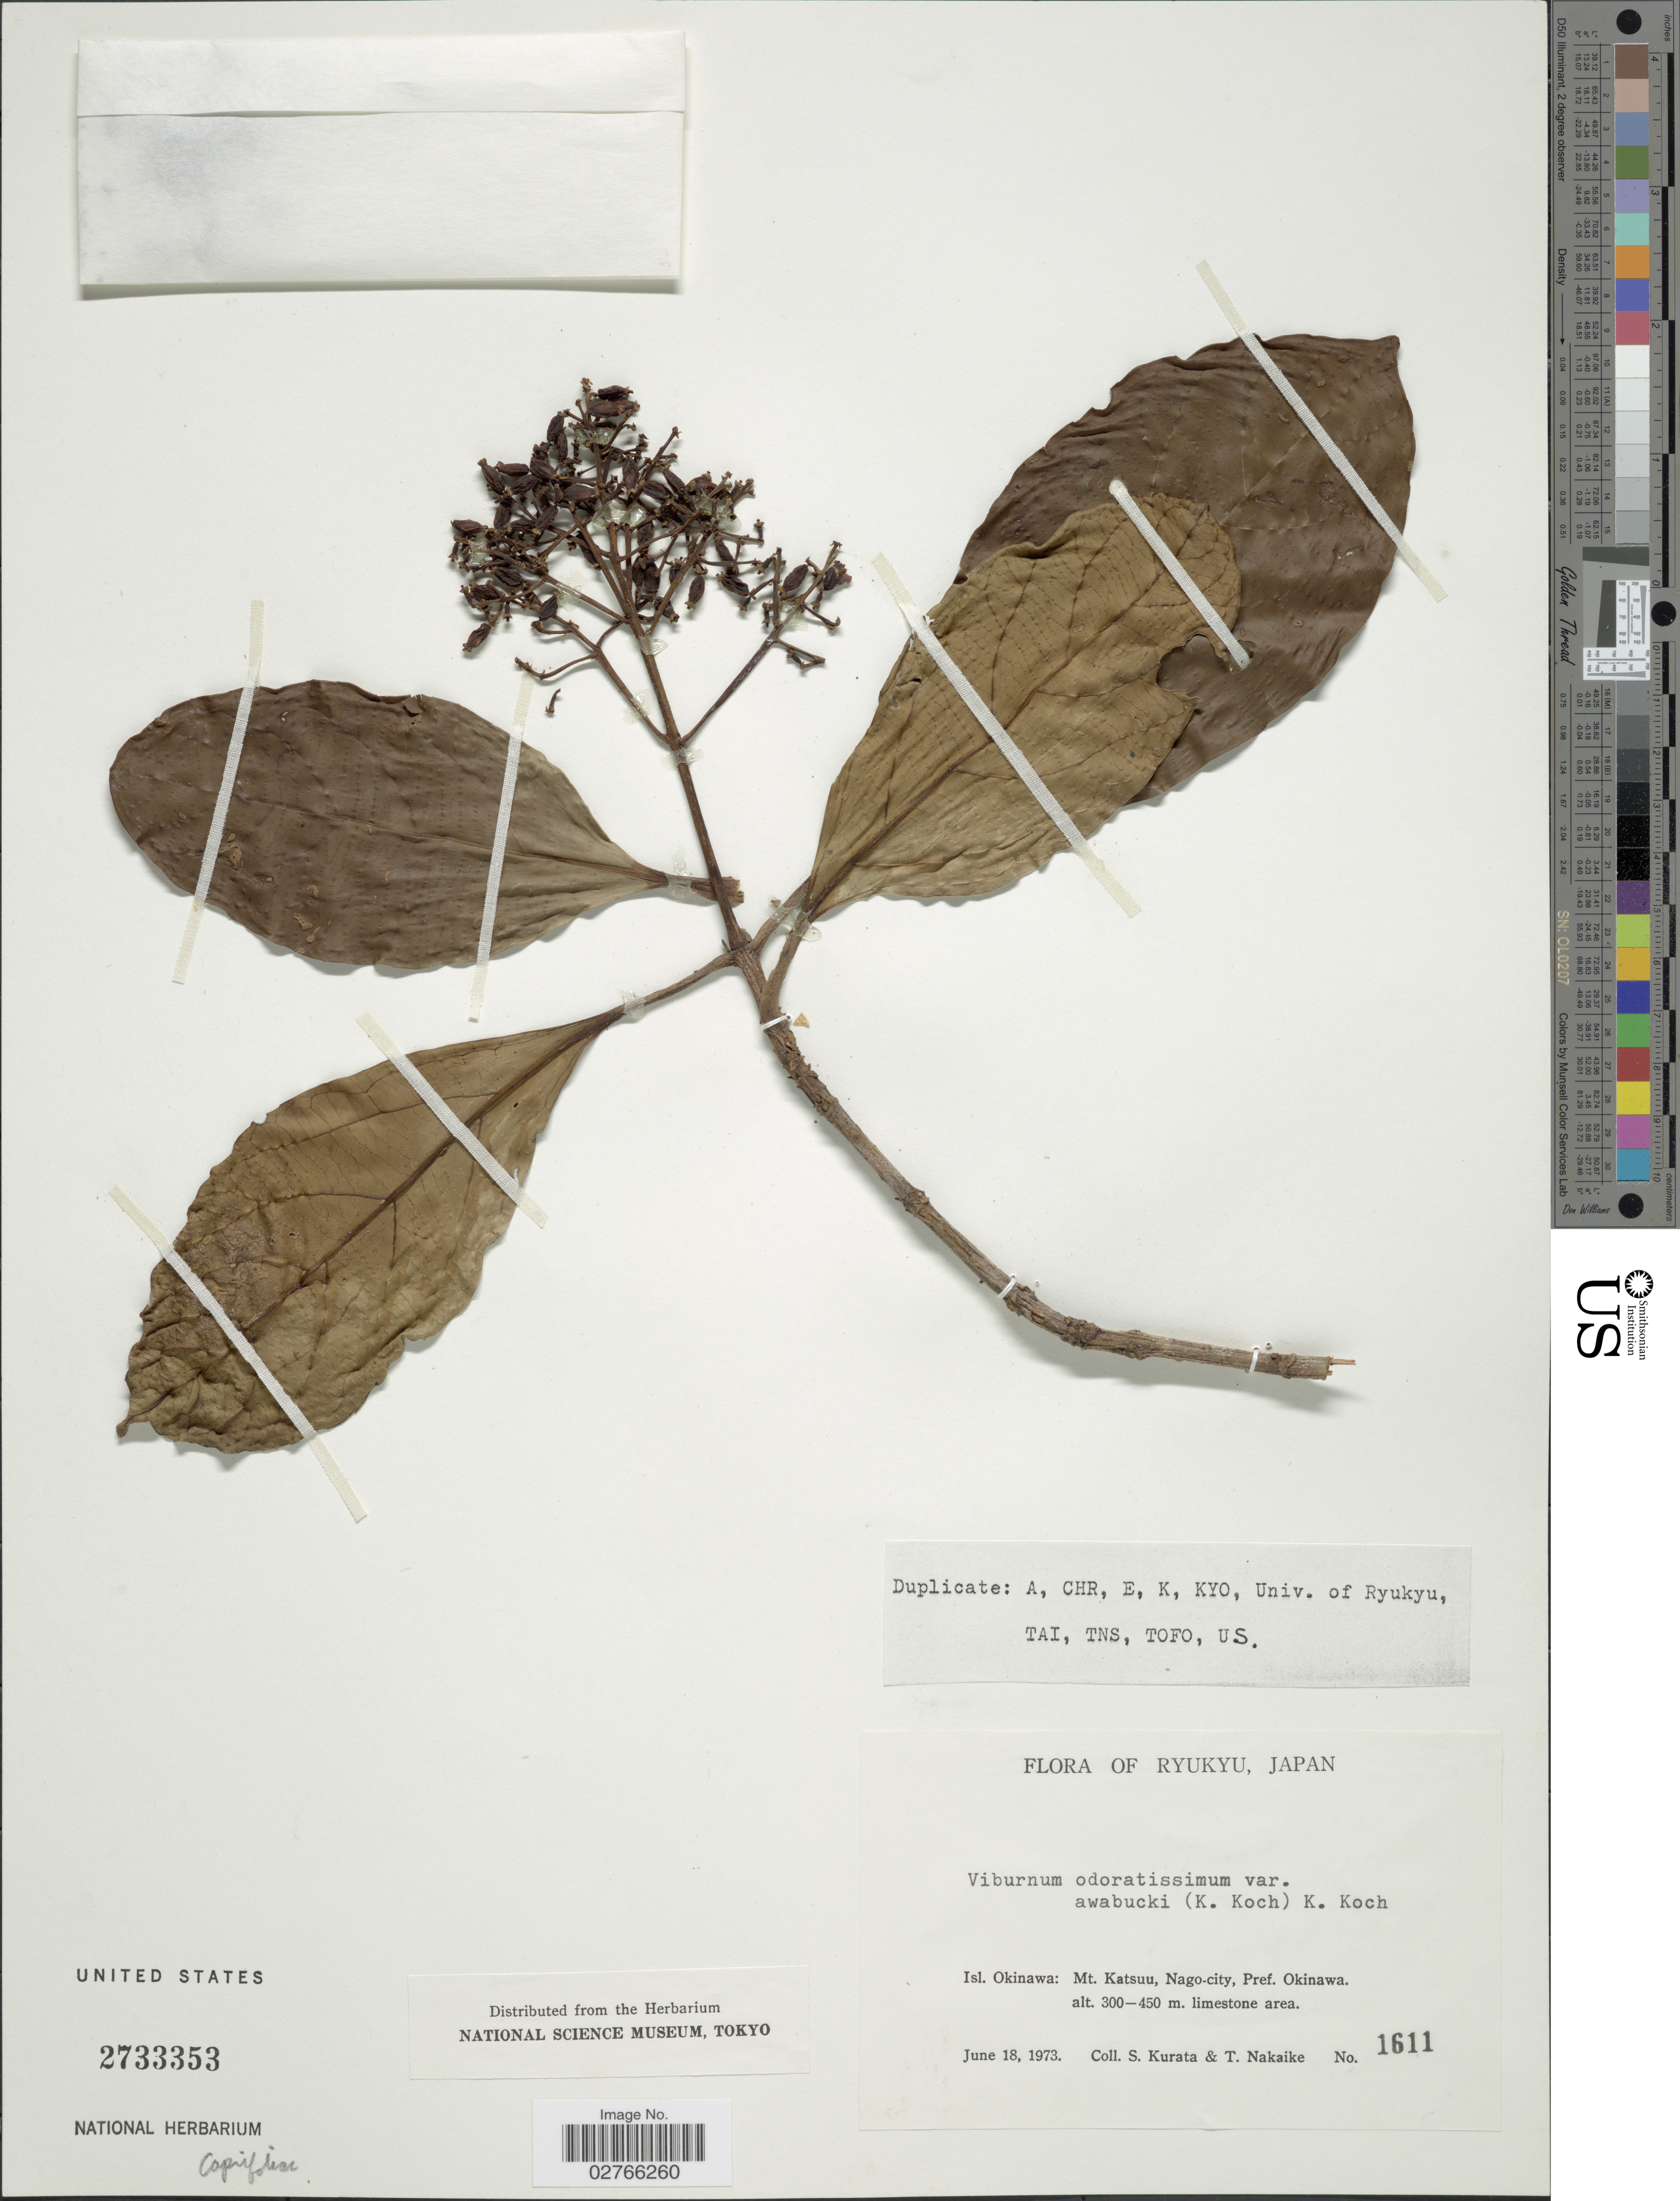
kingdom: Plantae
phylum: Tracheophyta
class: Magnoliopsida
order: Dipsacales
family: Viburnaceae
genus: Viburnum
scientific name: Viburnum odoratissimum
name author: Ker Gawl.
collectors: Sa. Kurata & T. Nakaike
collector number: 1611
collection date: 1973-06-18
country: Japan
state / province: Okinawa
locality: Ryukyu, Isl. Okinawa: Mt. Katsuu, Nago-city, Pref. Okinawa.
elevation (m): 300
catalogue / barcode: US 2733353